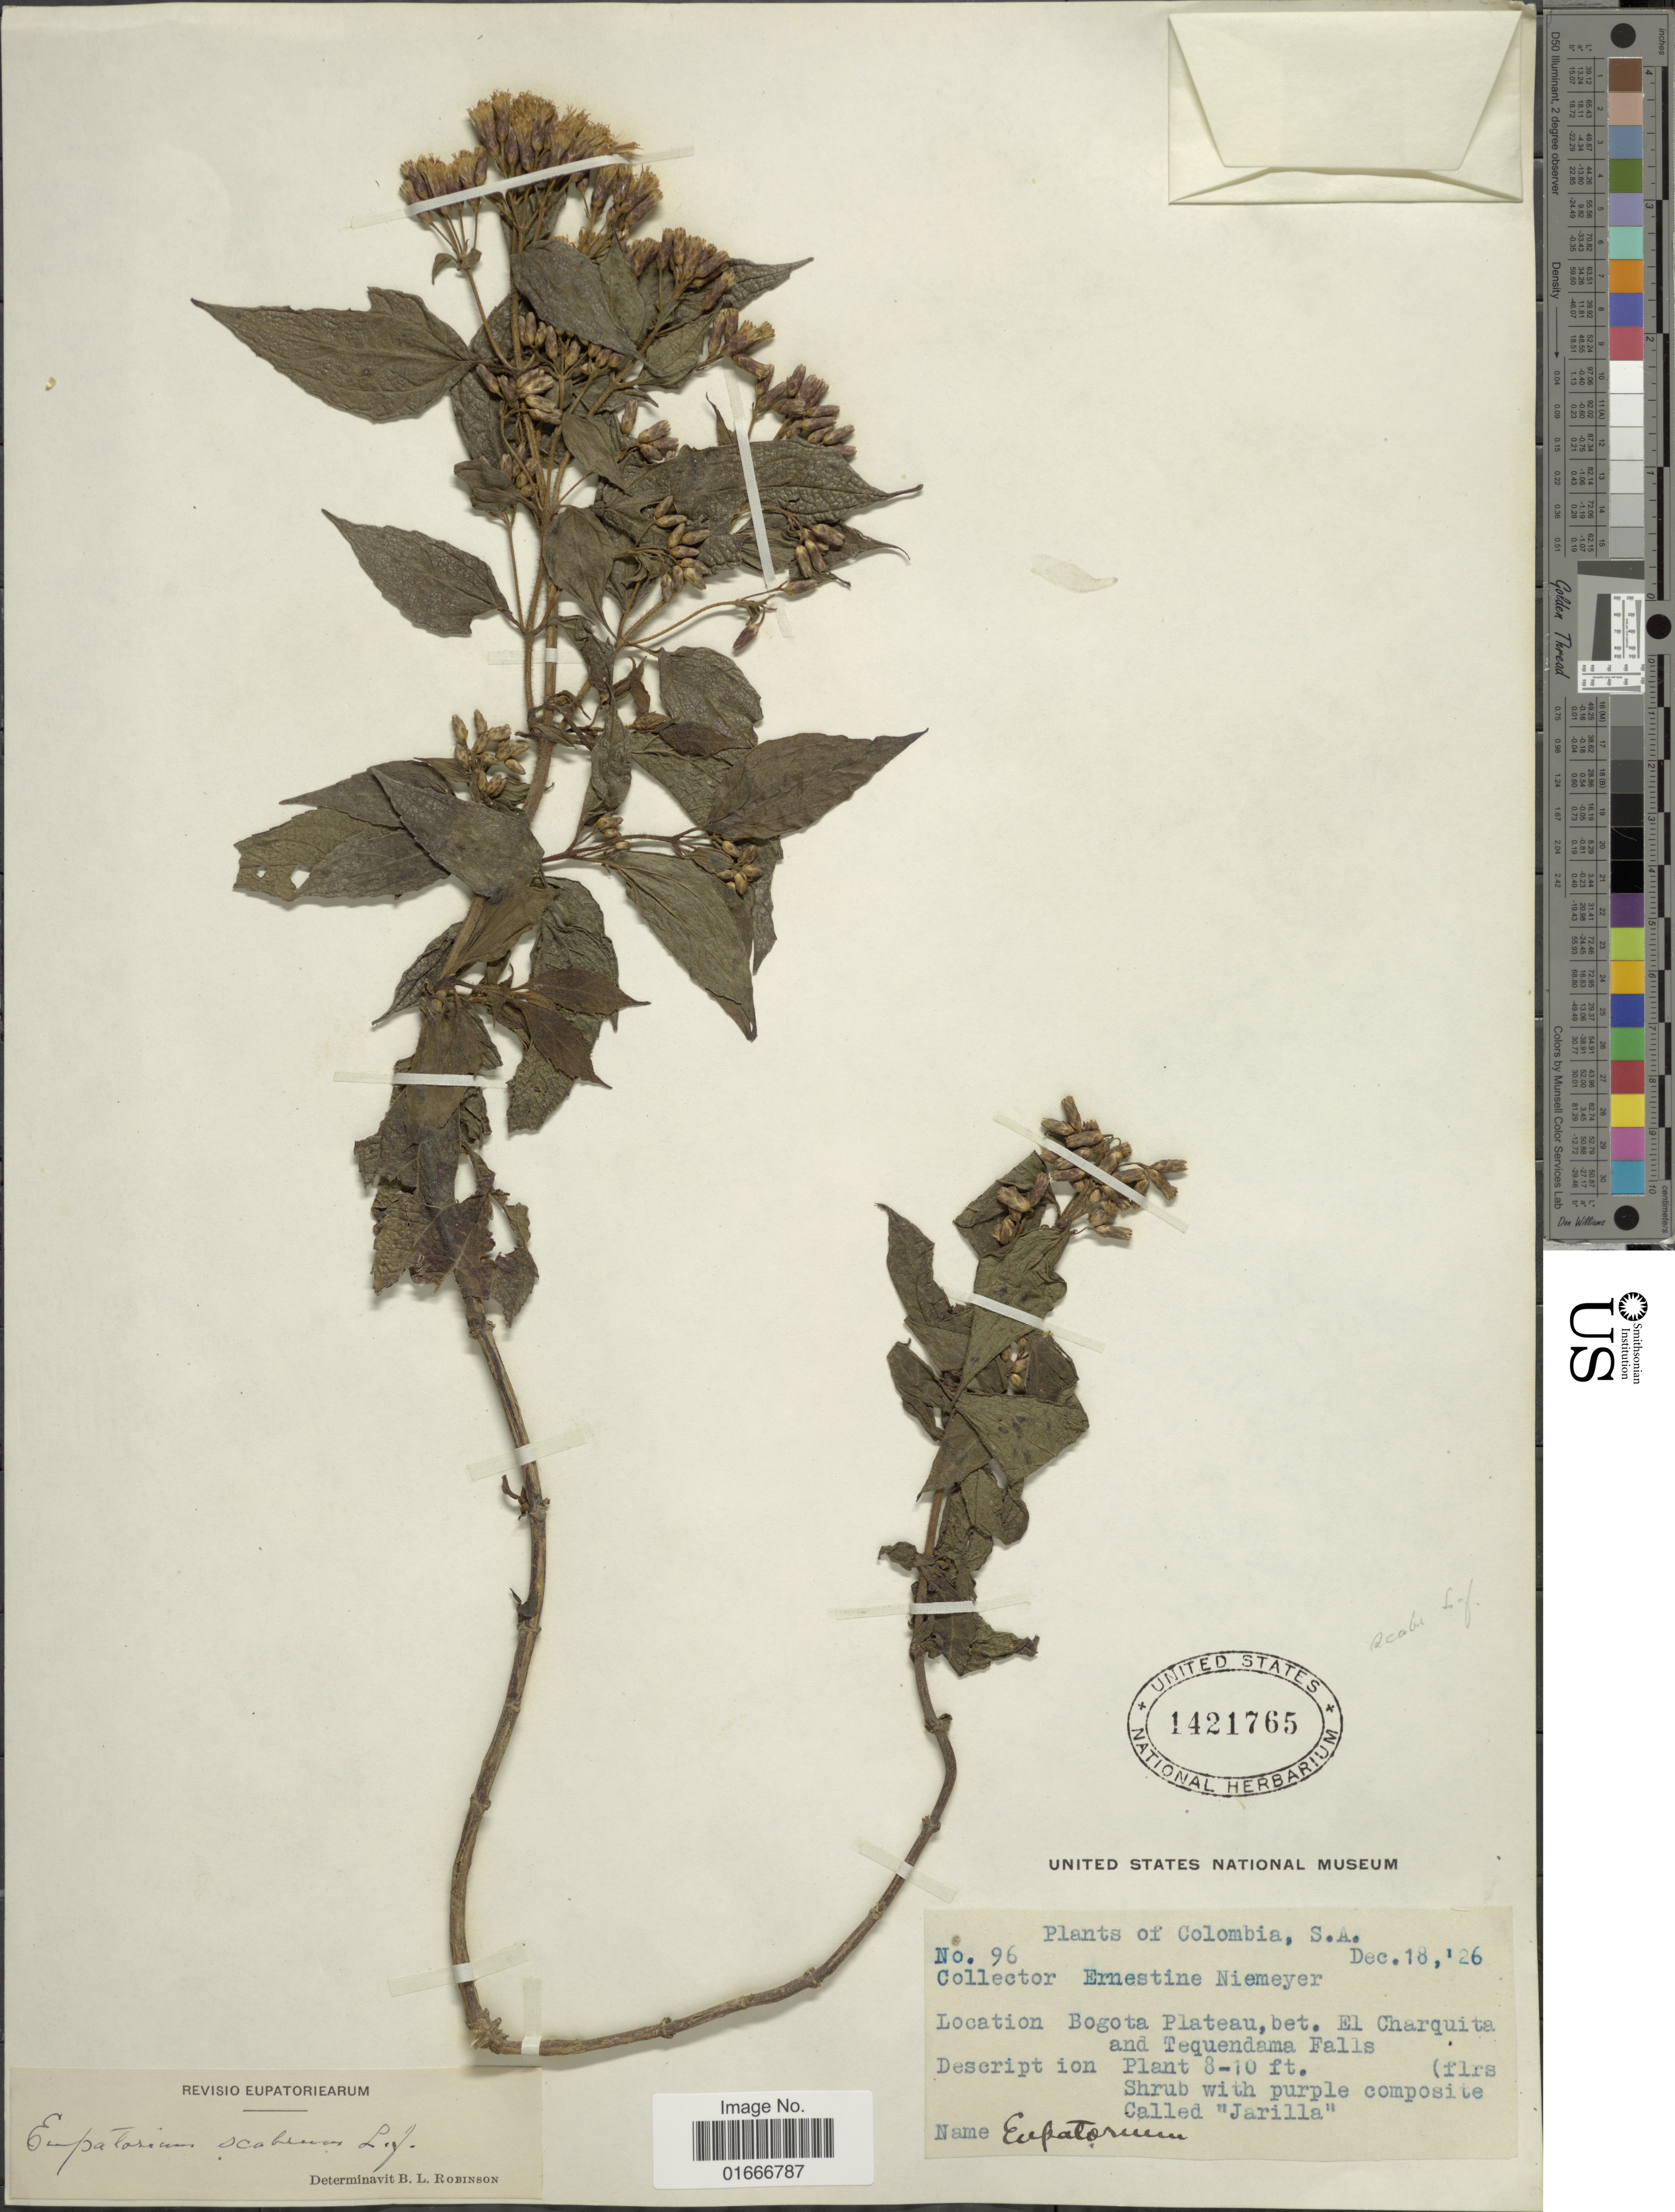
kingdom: Plantae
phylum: Tracheophyta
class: Magnoliopsida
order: Asterales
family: Asteraceae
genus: Chromolaena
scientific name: Chromolaena scabra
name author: (L. f.) R.M. King & H. Rob.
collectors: E. Niemeyer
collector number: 96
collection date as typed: Transcribed d/m/y: 18/12/26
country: Colombia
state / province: Bogota D.C.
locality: Colombia, S.A. Bogota Plateau, bet. El Charquita and Tequendama Falls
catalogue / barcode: US 1421765